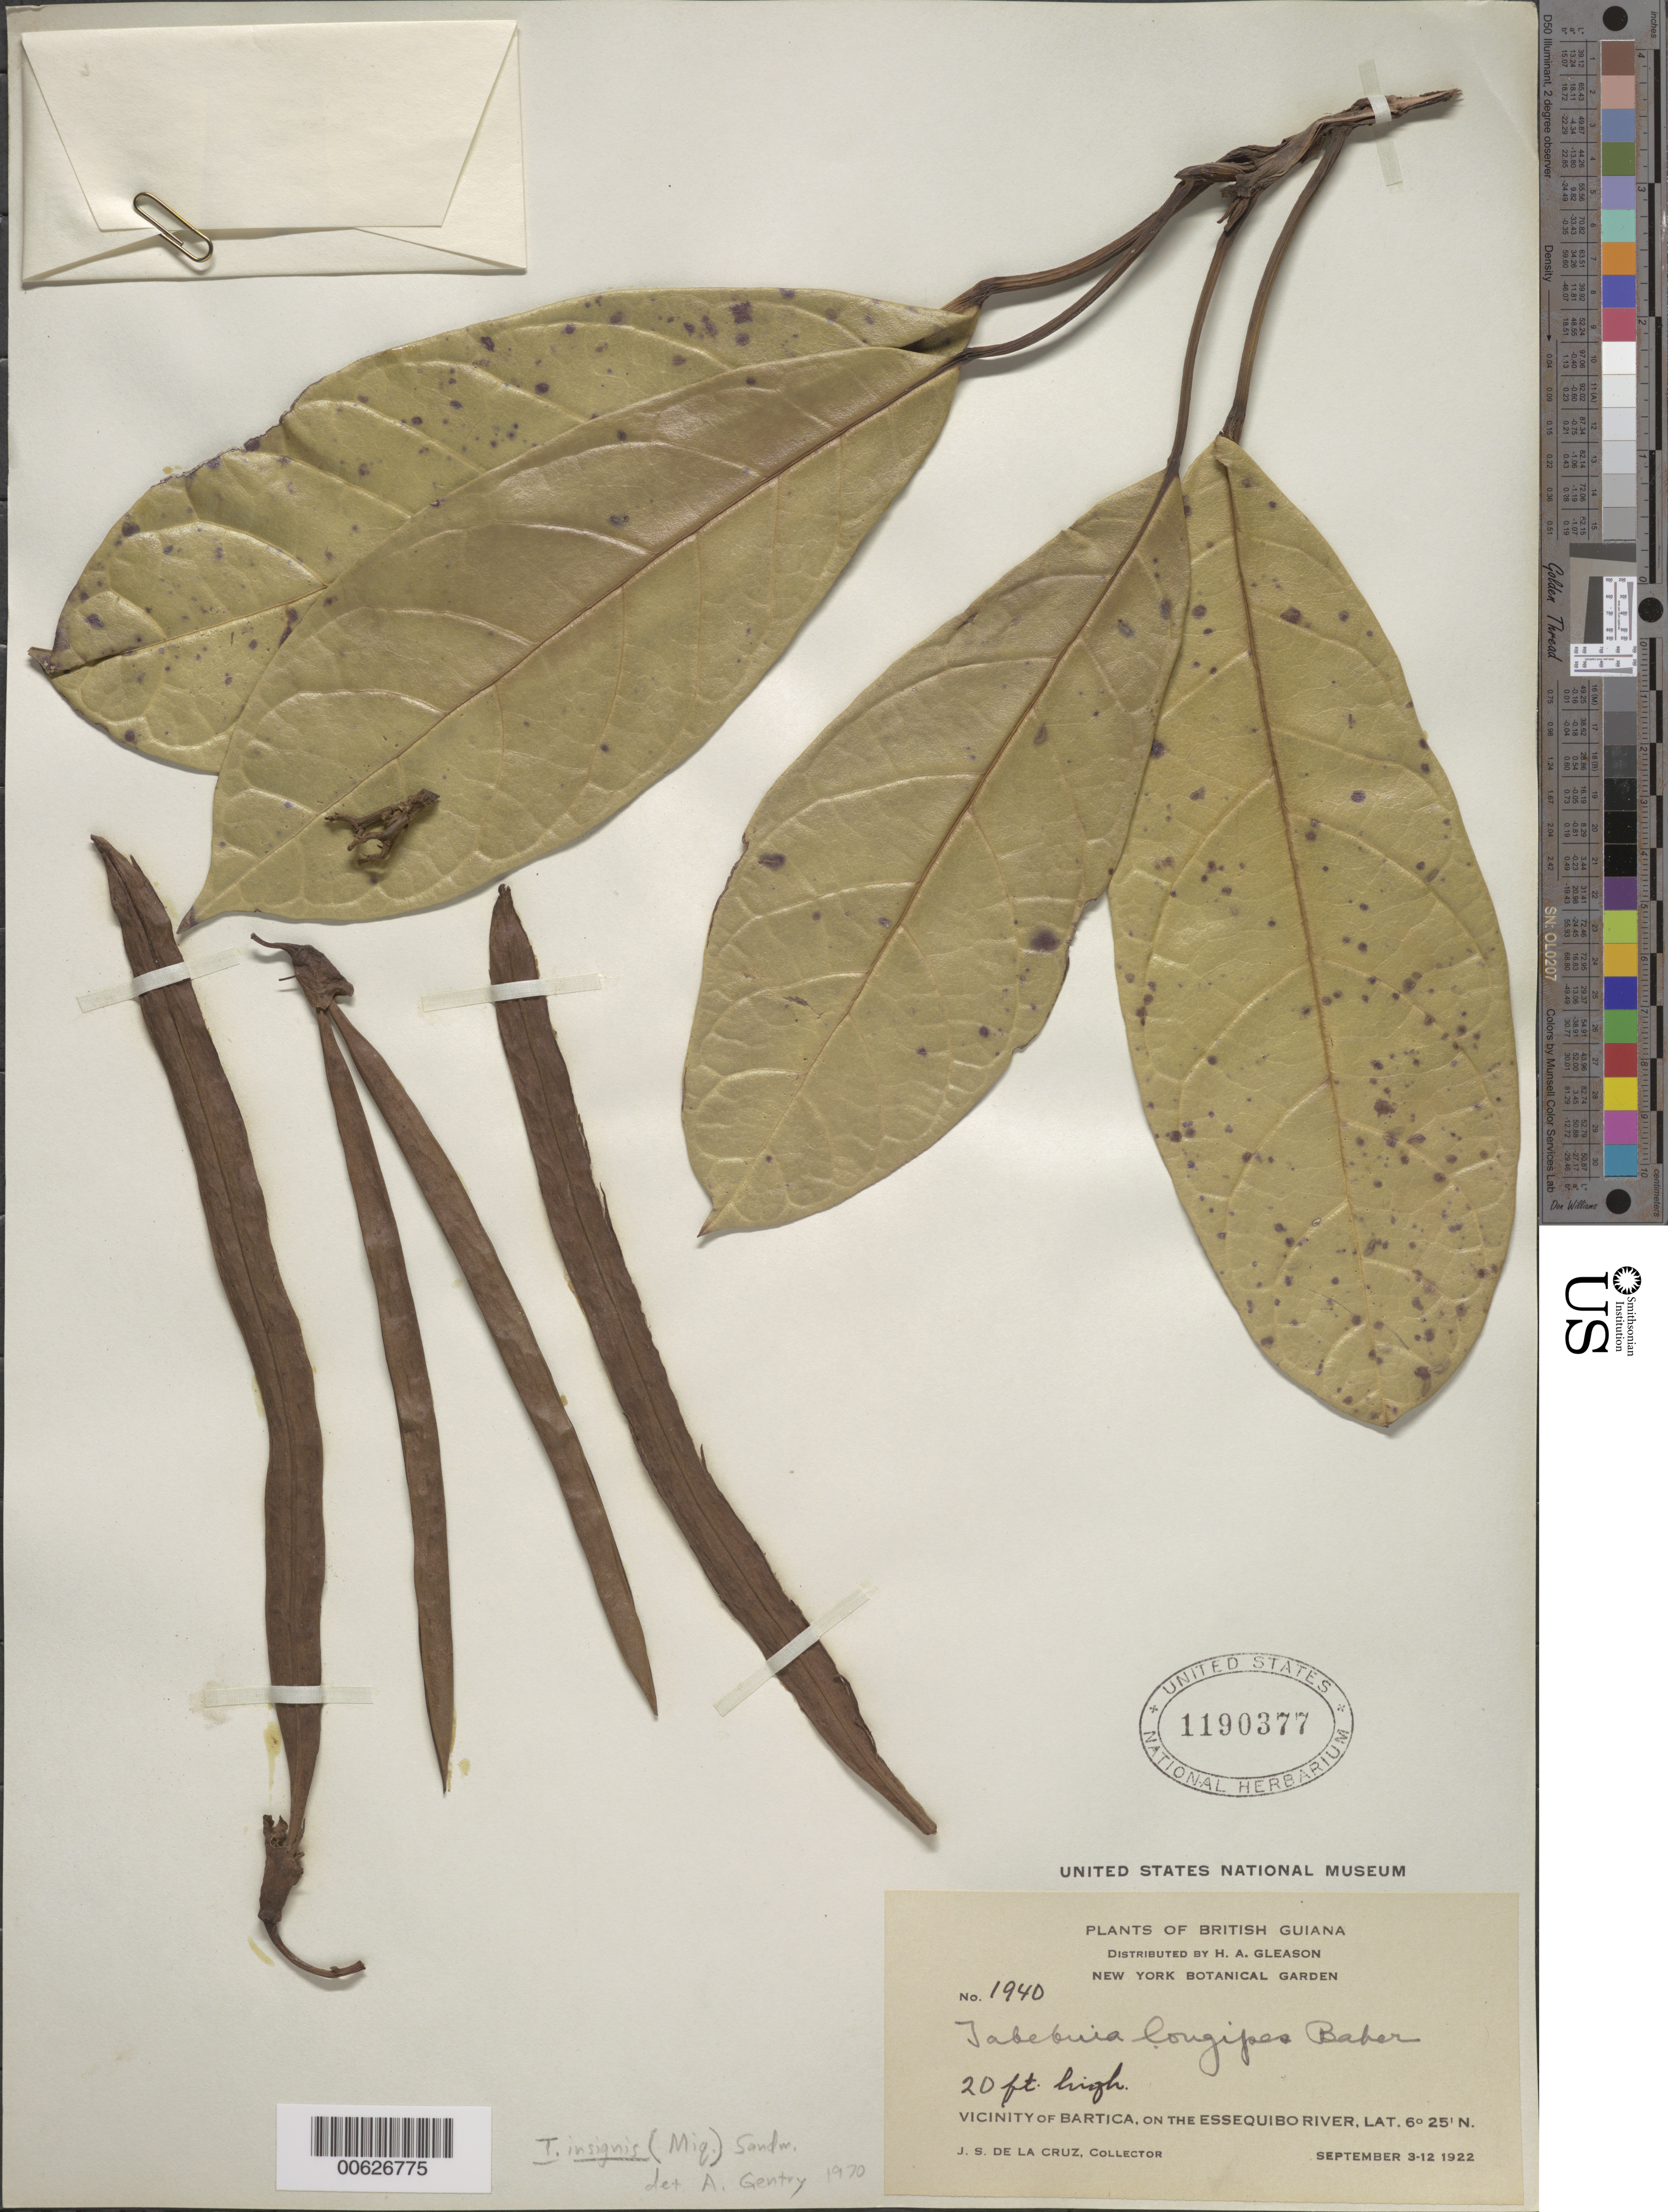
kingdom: Plantae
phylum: Tracheophyta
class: Magnoliopsida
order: Lamiales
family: Bignoniaceae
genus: Tabebuia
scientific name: Tabebuia insignis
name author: (Miq.) Sandwith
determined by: Gentry, A. H.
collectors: J. S. de la Cruz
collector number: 1940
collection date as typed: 3-Sep-22 to 12-Sep-22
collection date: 1922-09-03/1922-09-12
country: Guyana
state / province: Cuyuni-Mazaruni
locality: Bartica, vic., on the Essequibo River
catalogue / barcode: US 1190377